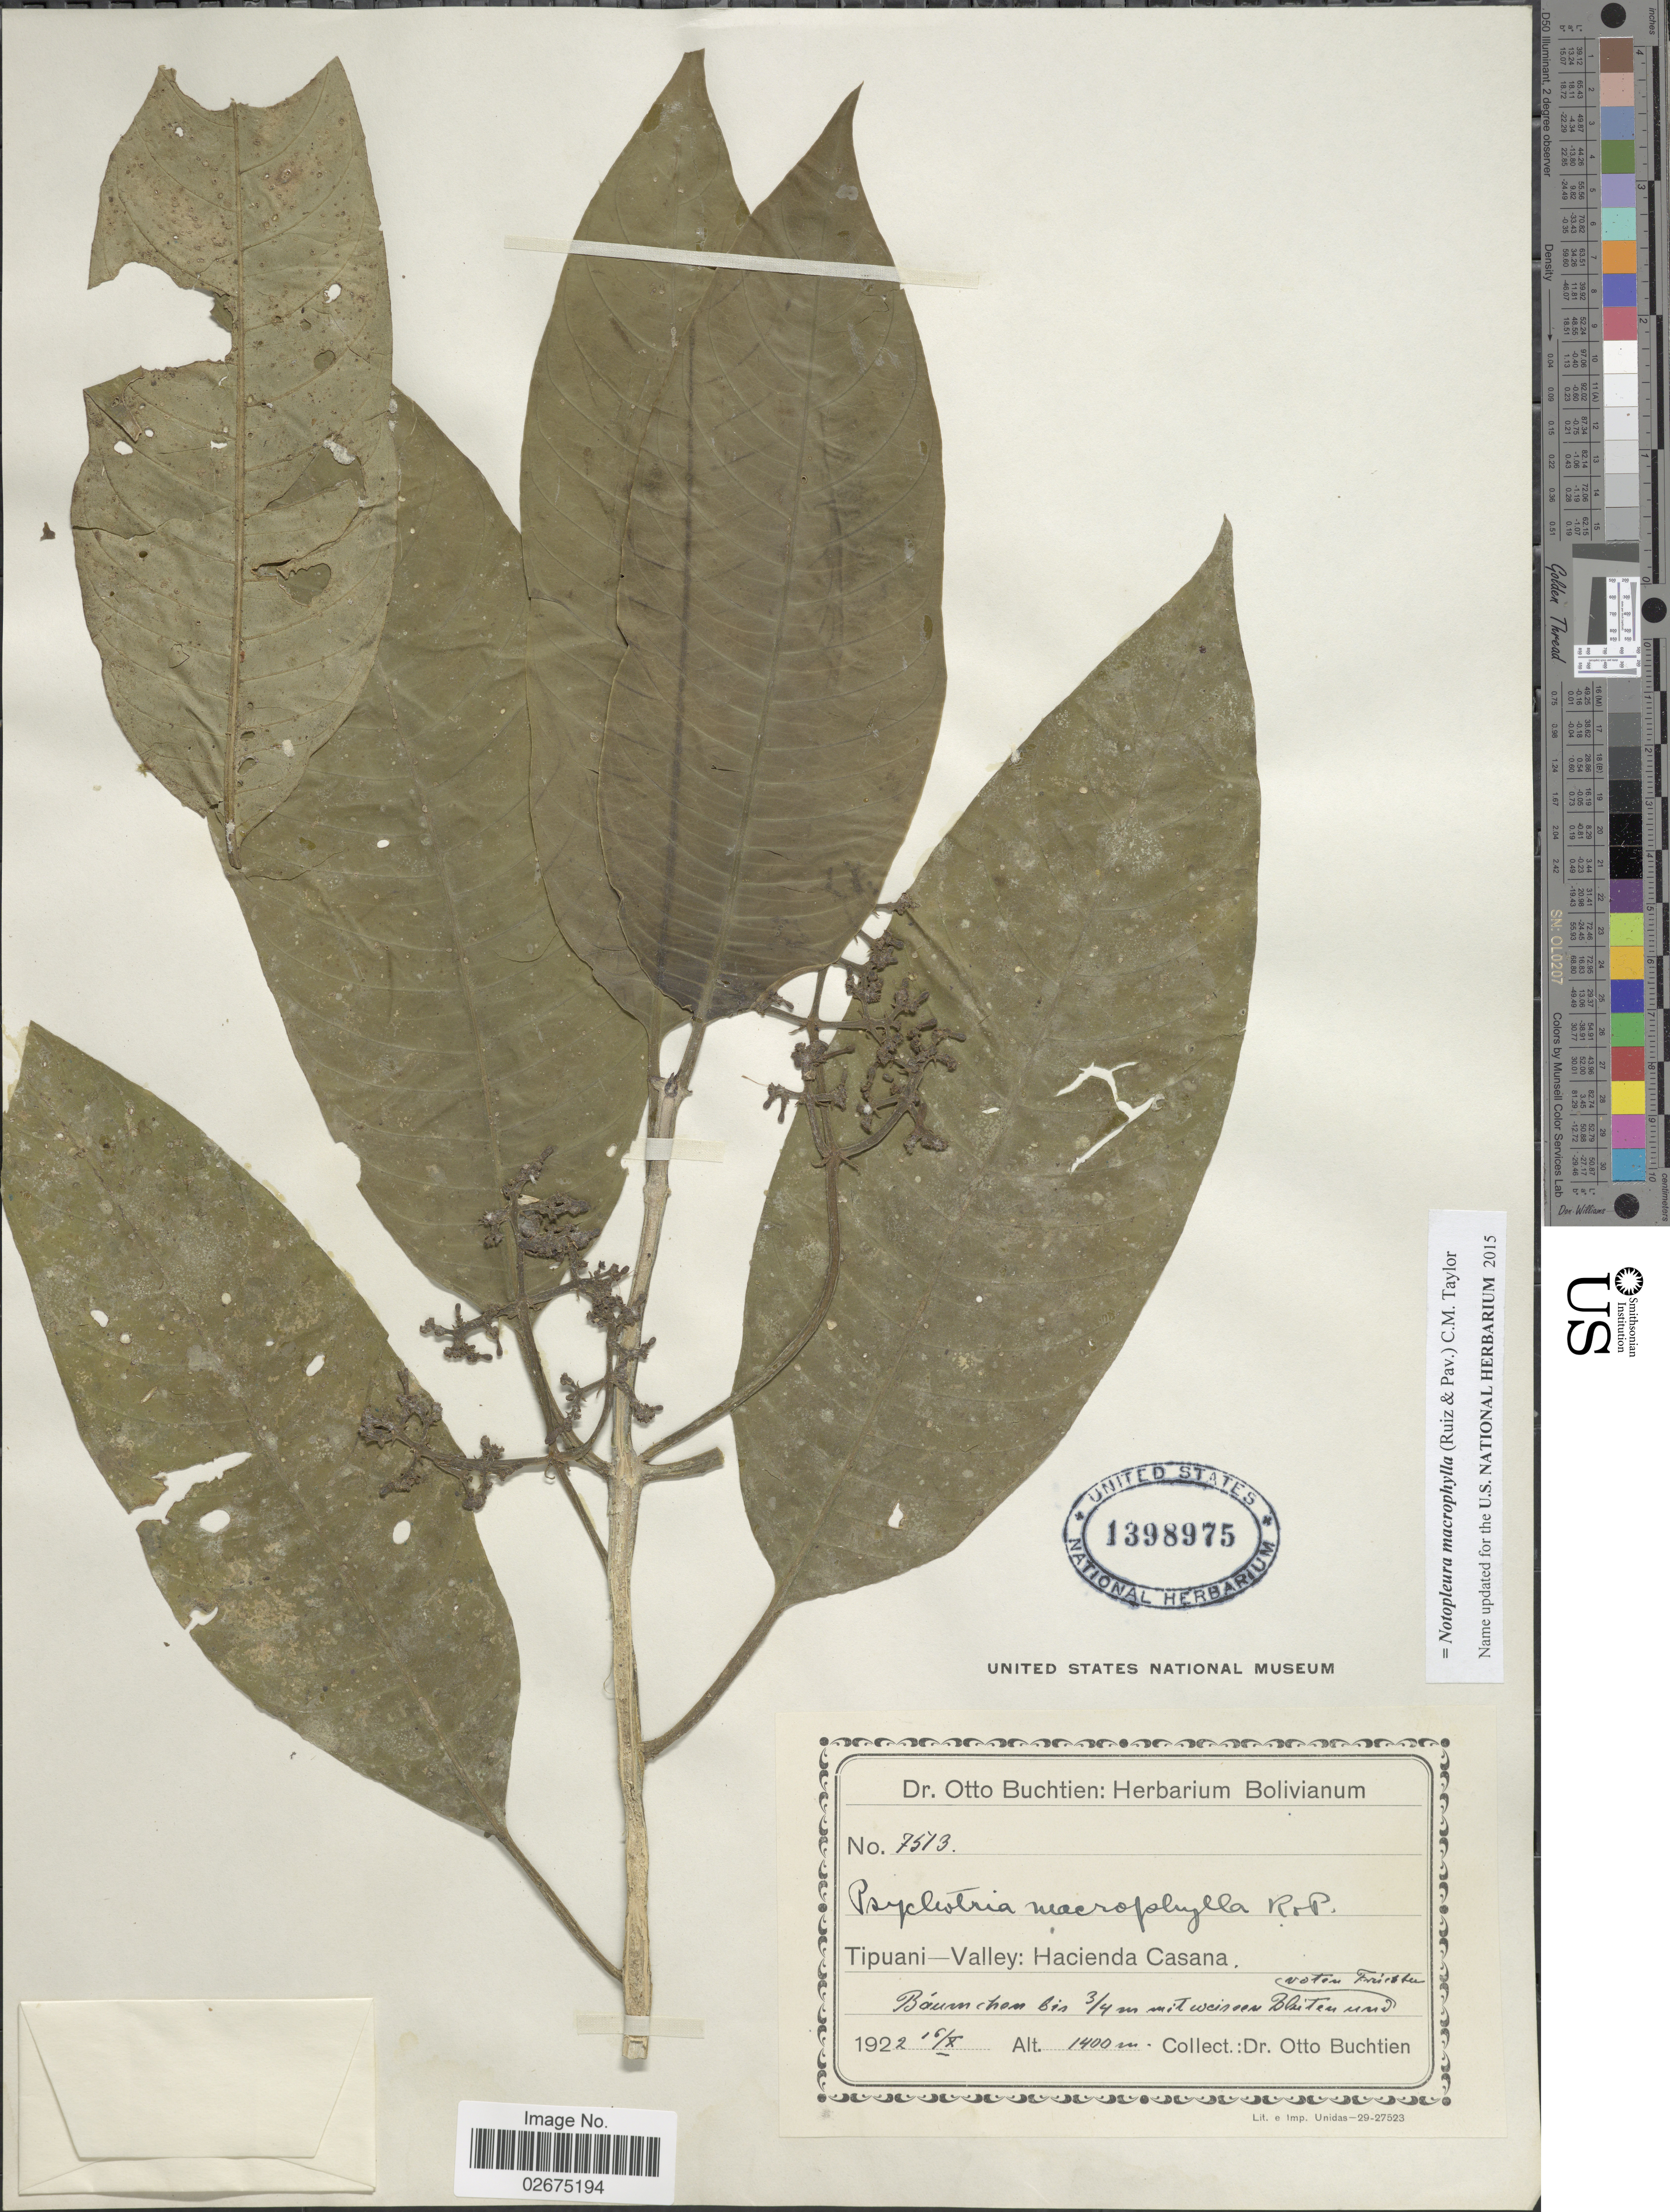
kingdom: Plantae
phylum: Tracheophyta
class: Magnoliopsida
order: Gentianales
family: Rubiaceae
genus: Notopleura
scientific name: Notopleura macrophylla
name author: (Ruiz & Pav.) C.M. Taylor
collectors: O. Buchtien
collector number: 7513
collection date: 1922-10-16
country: Bolivia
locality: Tipuani-Valley: Hacienda Casana.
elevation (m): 1400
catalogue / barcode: US 1398975